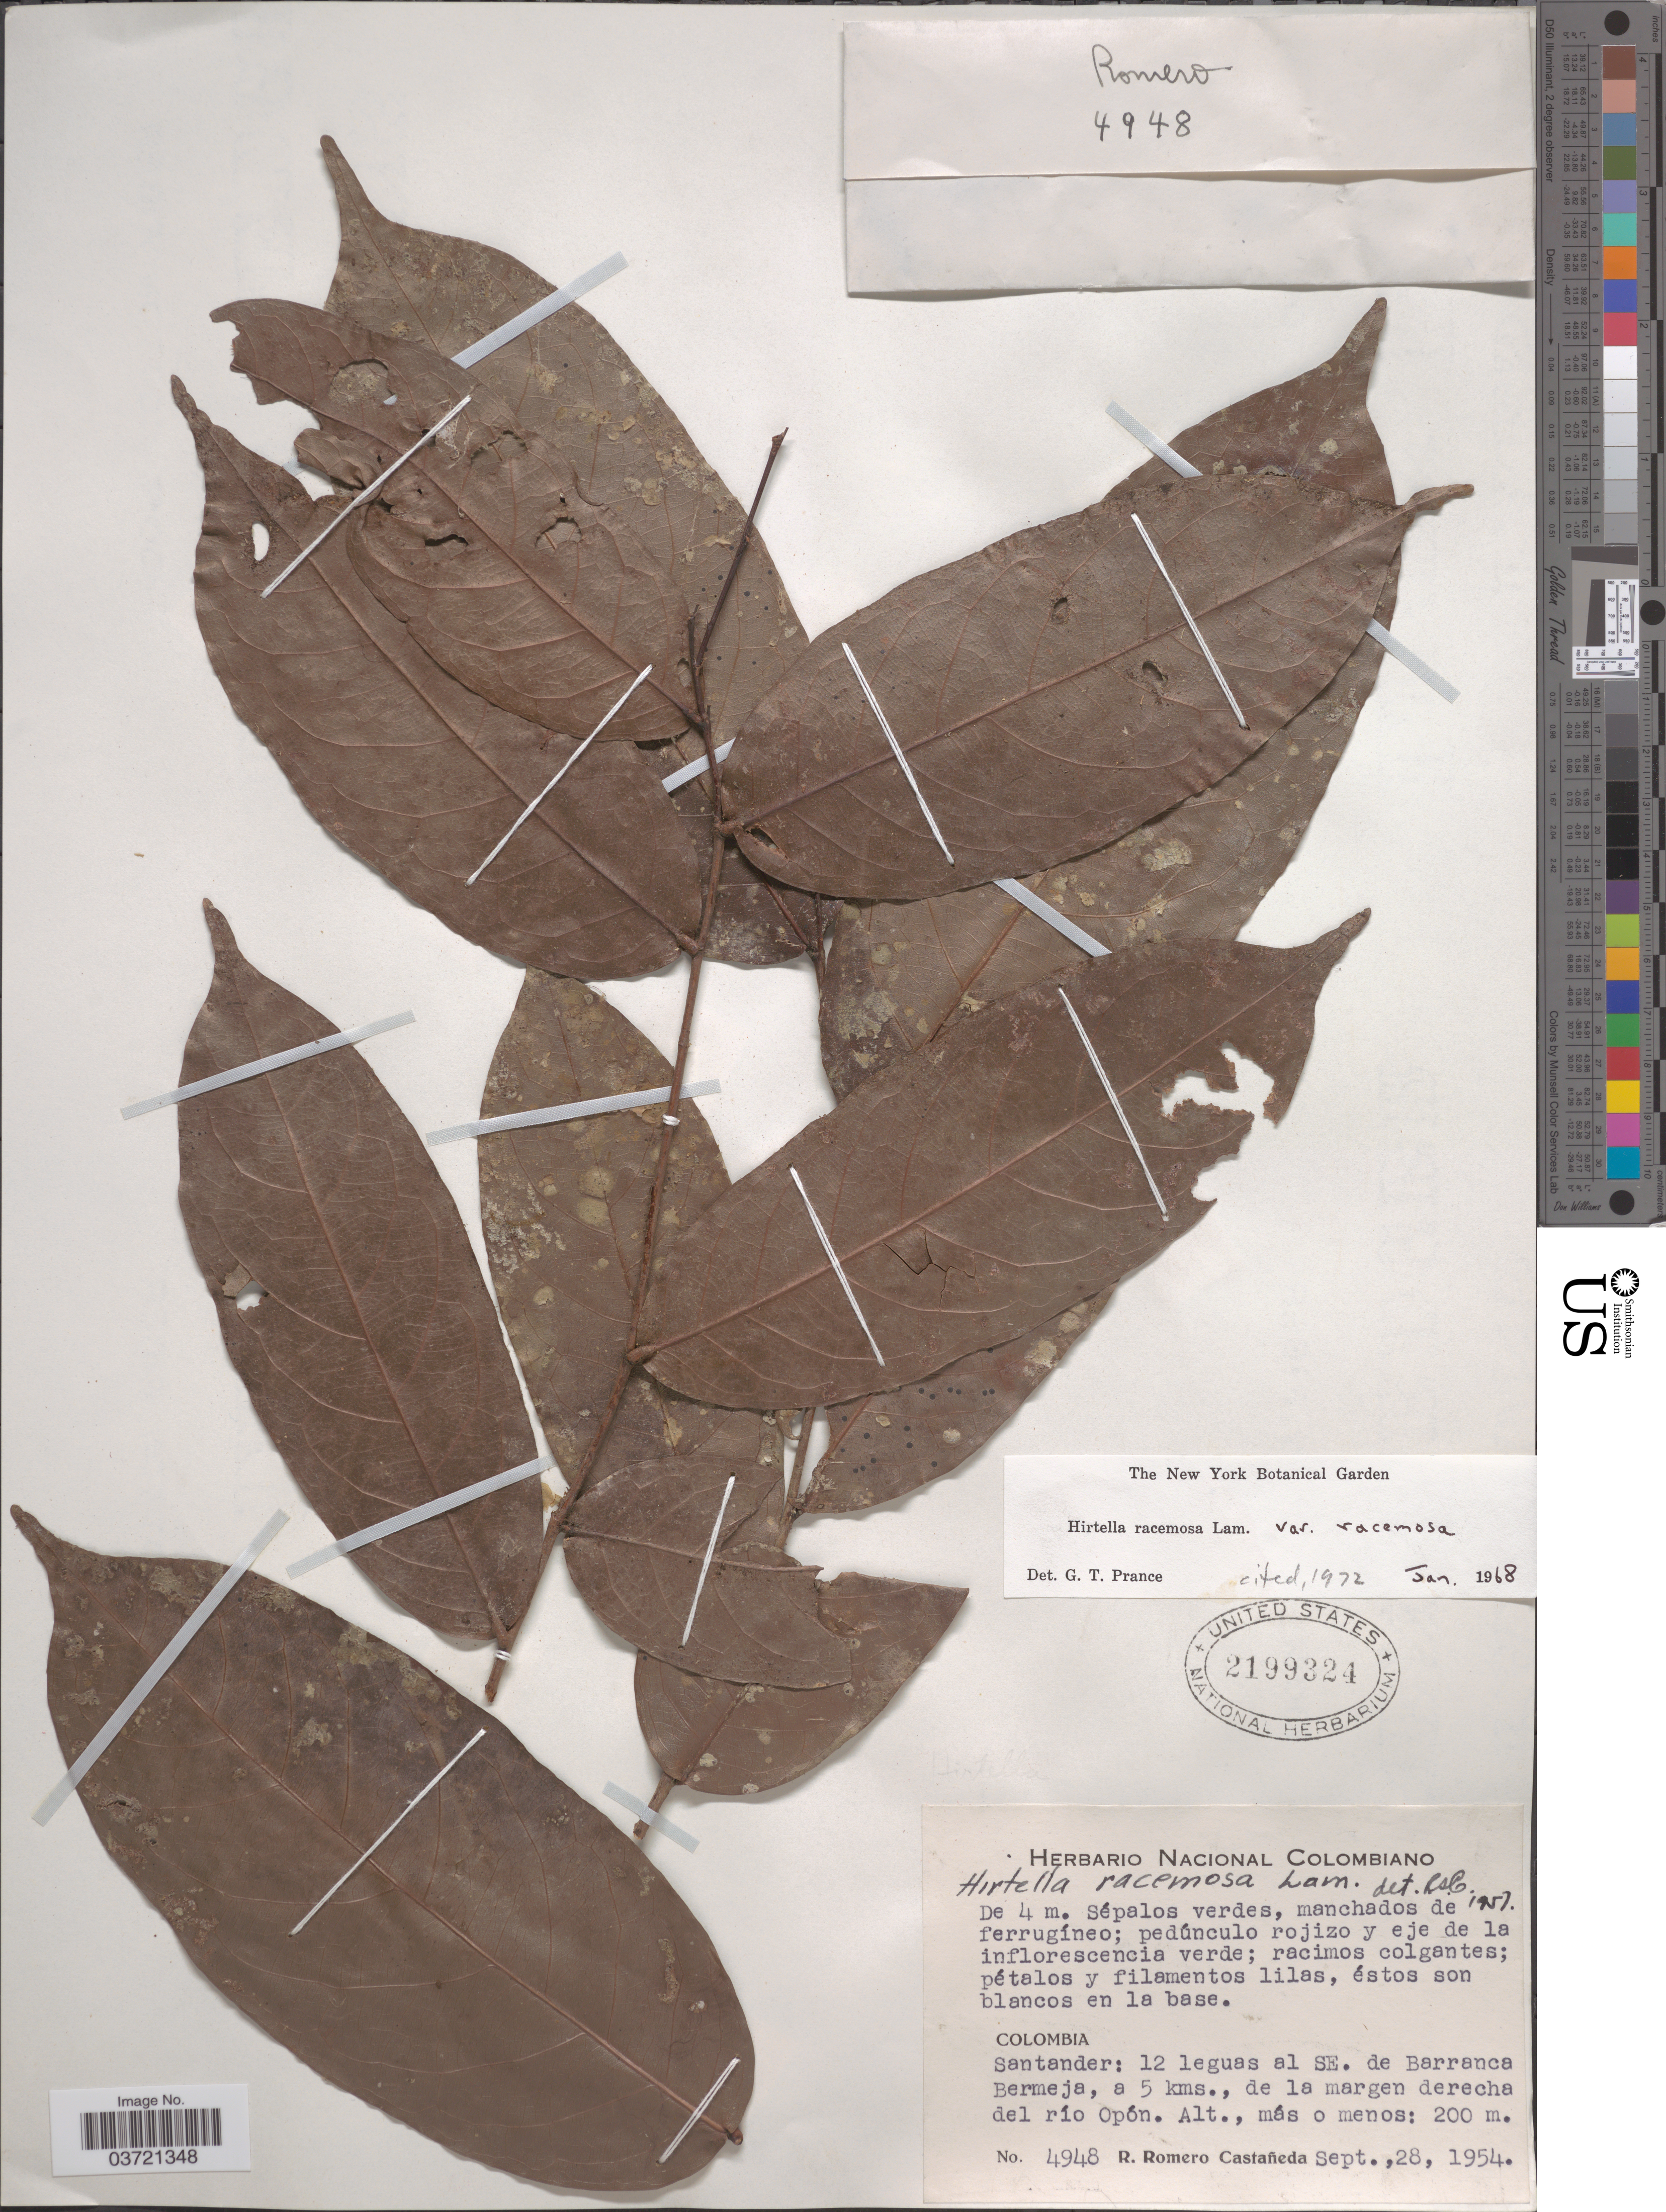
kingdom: Plantae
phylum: Tracheophyta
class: Magnoliopsida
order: Malpighiales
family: Chrysobalanaceae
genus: Hirtella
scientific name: Hirtella racemosa var. racemosa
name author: Lam.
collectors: R. Romero Castañeda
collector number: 4948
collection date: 1954-09-28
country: Colombia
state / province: Santander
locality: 12 leguas al SE. de Barranca Bermeja, a 5 kms., de la margen derecha del río Opón.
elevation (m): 200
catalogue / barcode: US 2199324